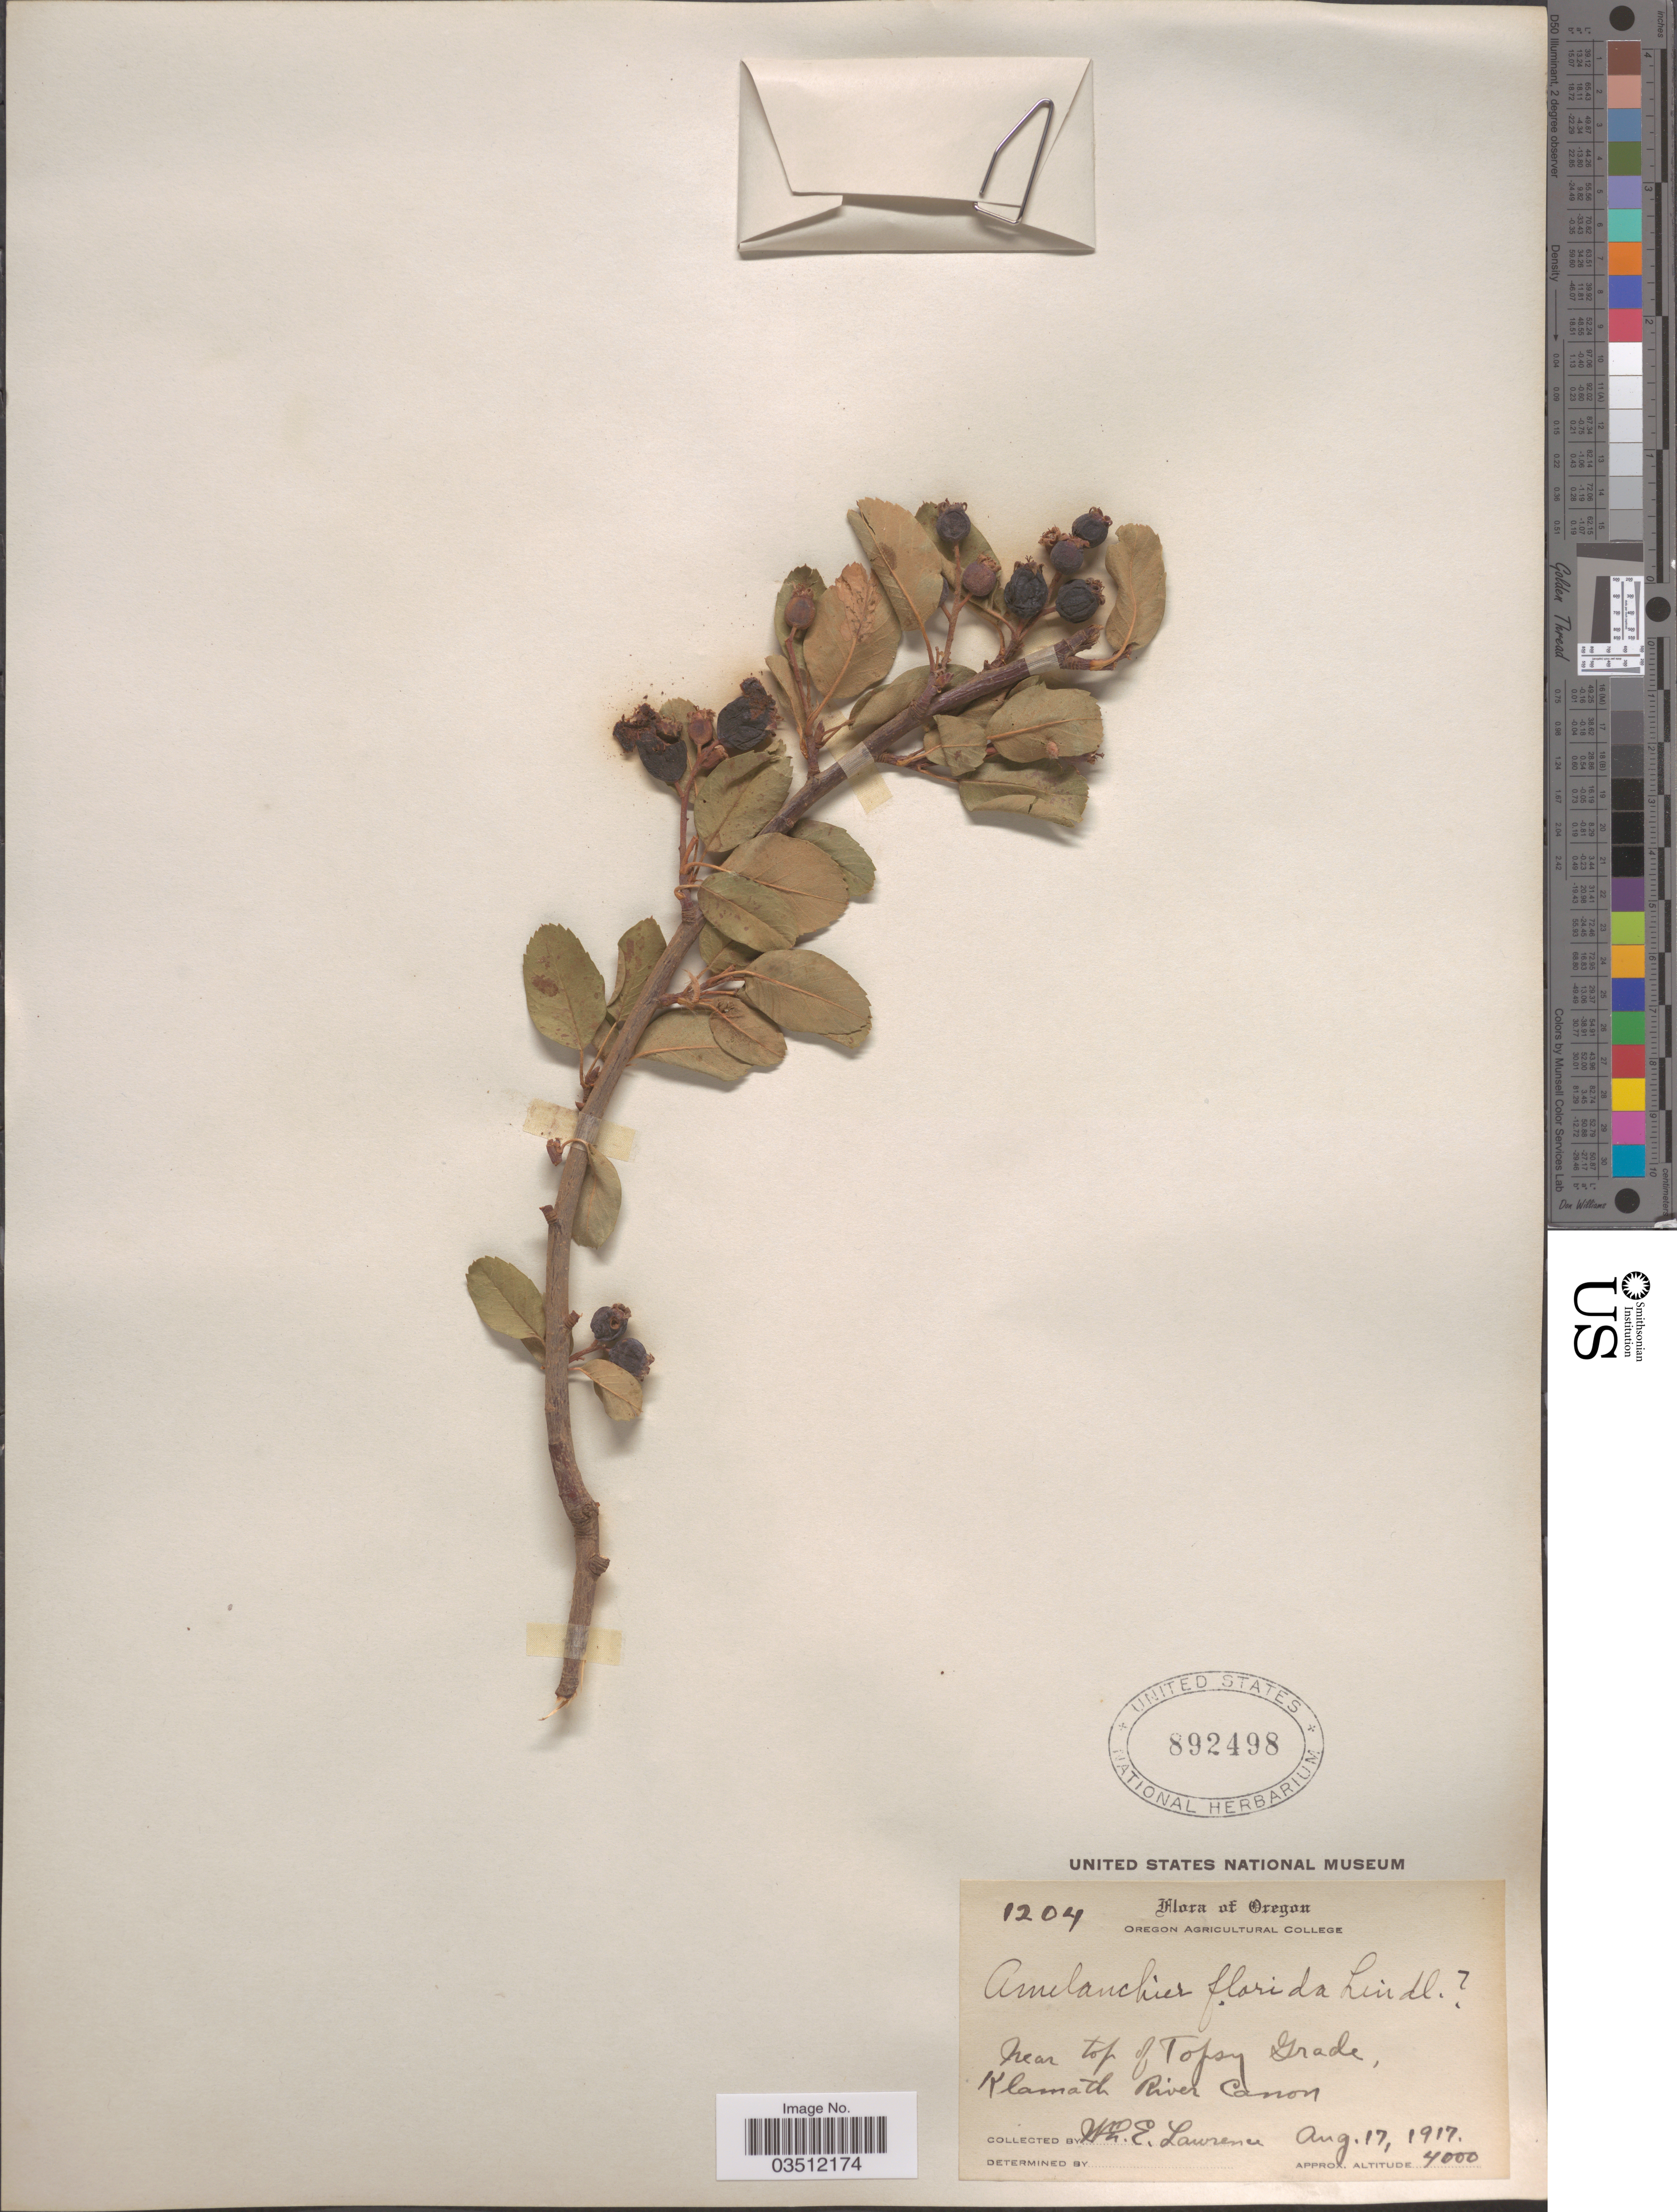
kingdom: Plantae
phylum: Tracheophyta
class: Magnoliopsida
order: Rosales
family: Rosaceae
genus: Amelanchier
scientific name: Amelanchier florida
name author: Lindl.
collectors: W. Lawrence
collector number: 1204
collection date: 1917-08-17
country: United States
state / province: Oregon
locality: Near top of Topsy Grade, Klamath River Canon.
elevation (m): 1219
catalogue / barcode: US 892498